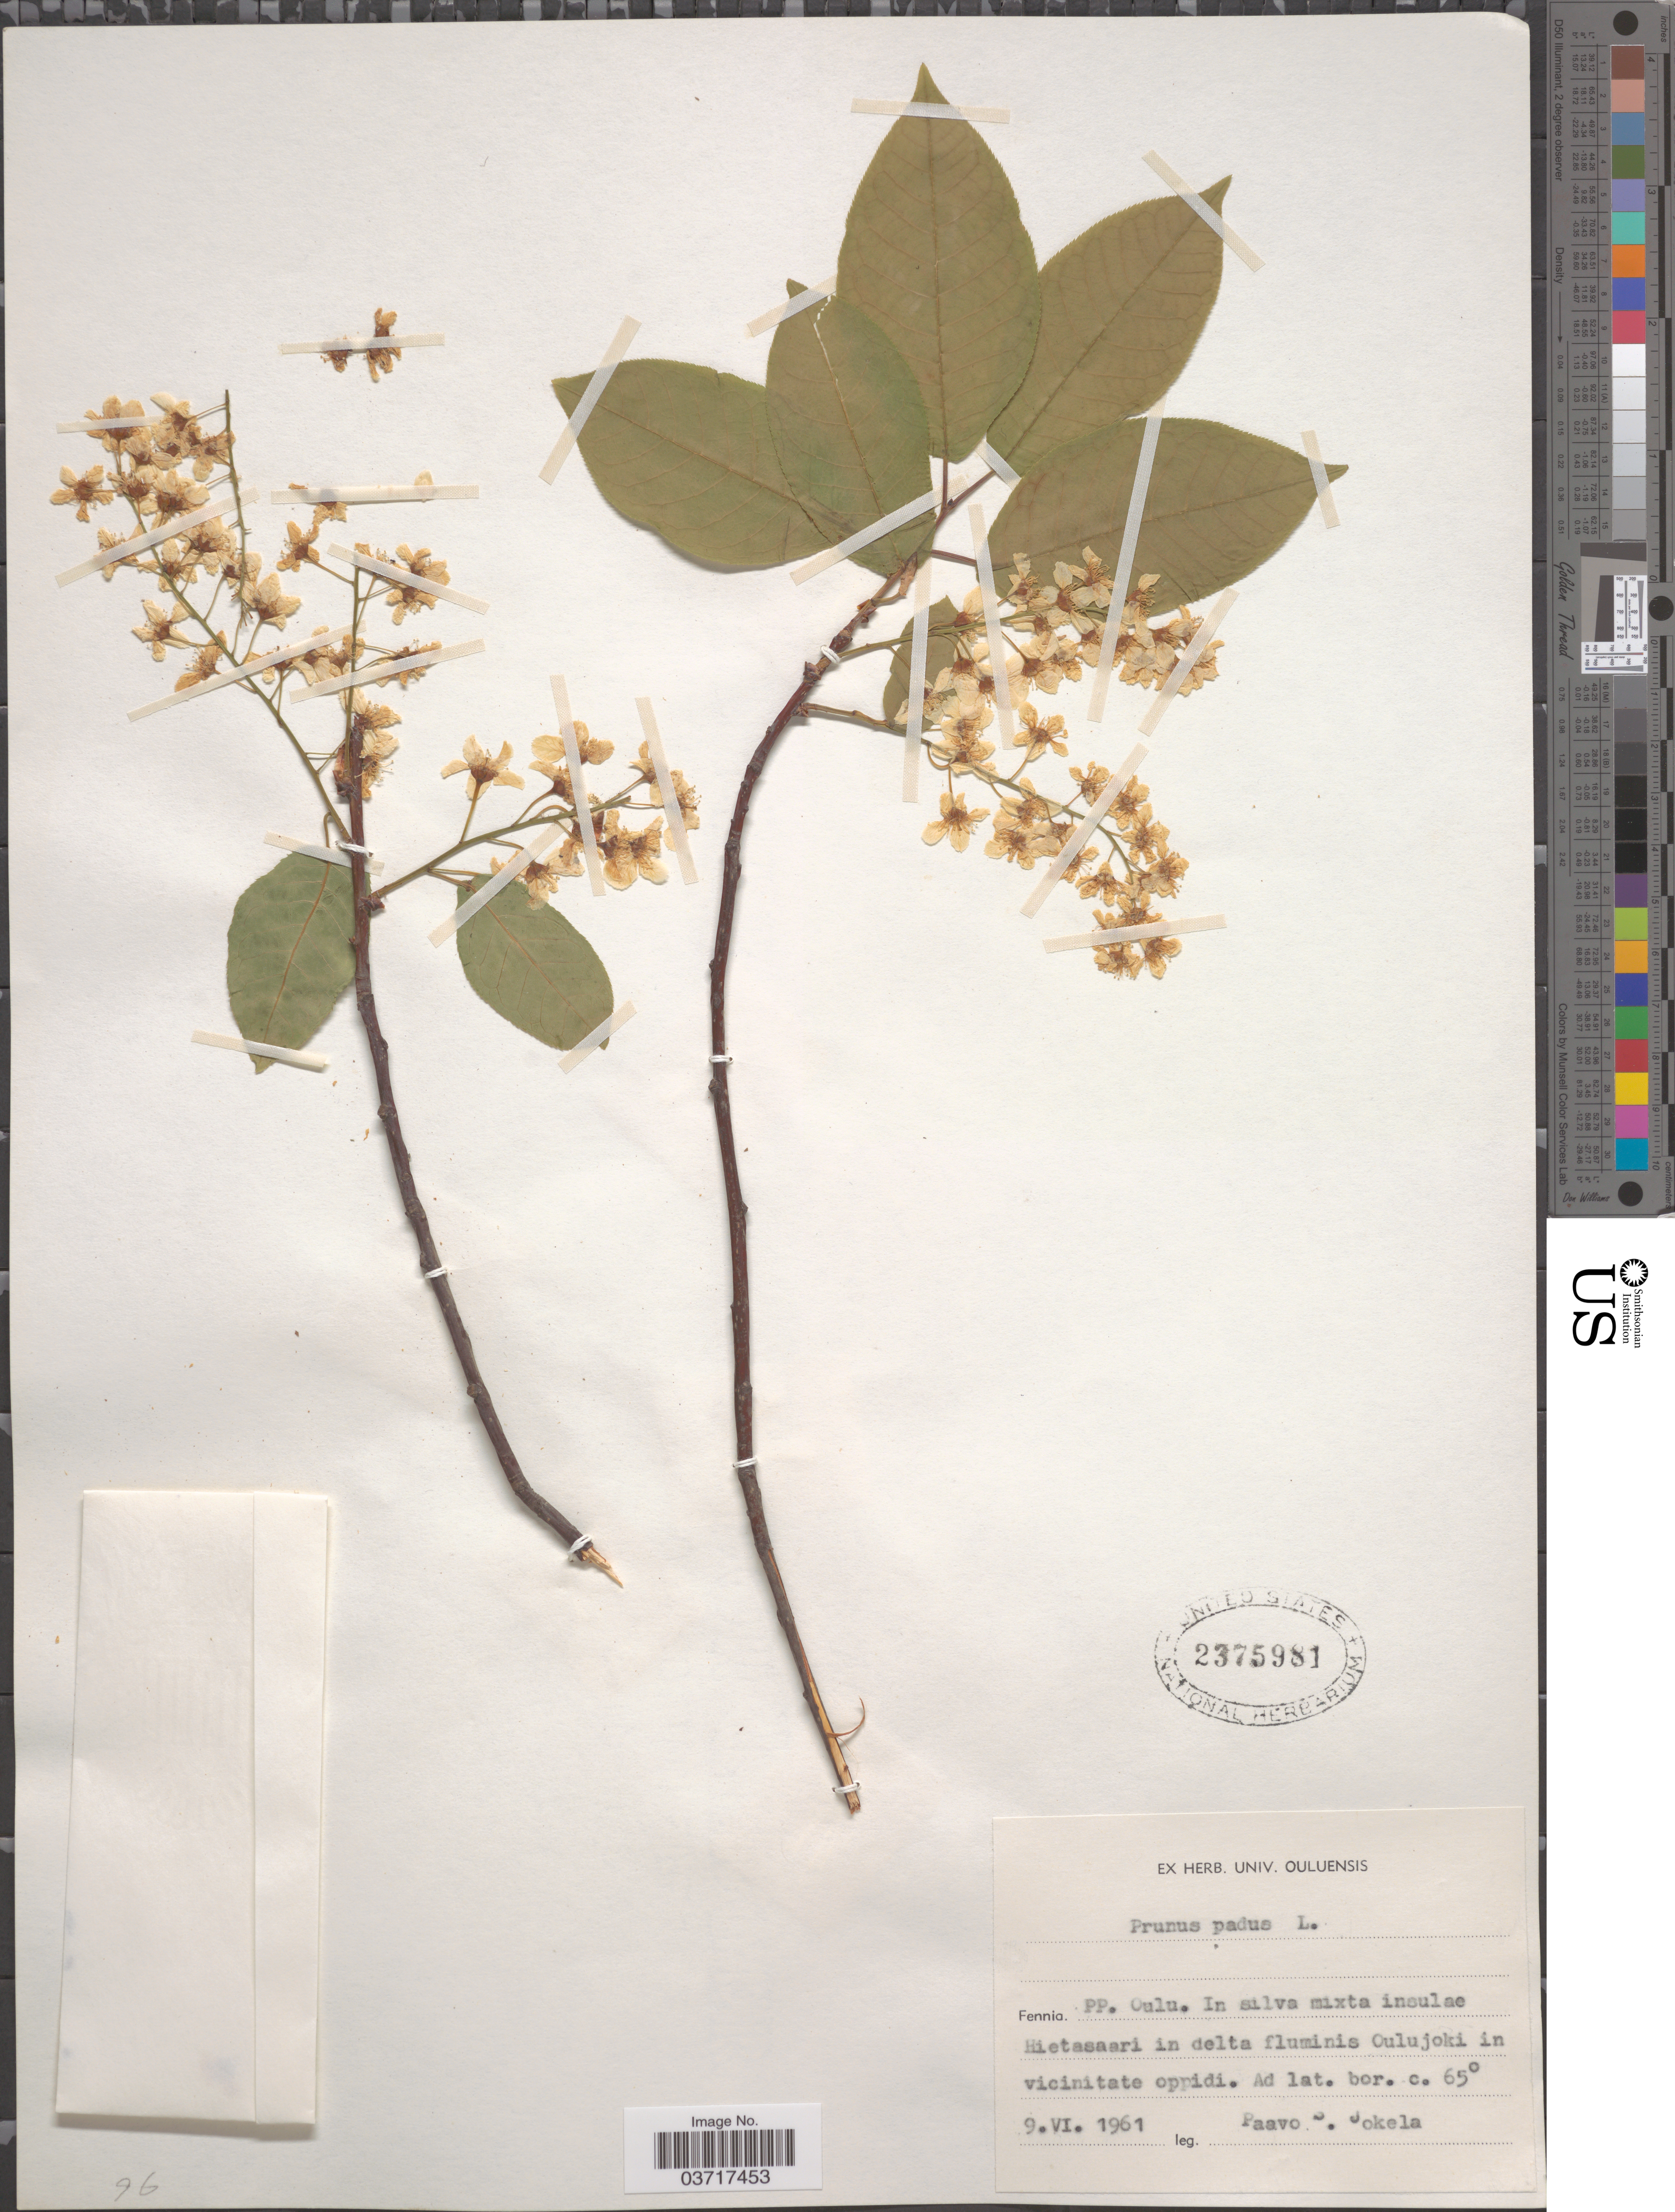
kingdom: Plantae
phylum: Tracheophyta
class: Magnoliopsida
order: Rosales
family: Rosaceae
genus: Prunus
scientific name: Prunus padus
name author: L.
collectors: P. Jokela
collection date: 1961-06-09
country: Finland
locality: Fennia. PP. Oulu. In silva mixta insulae Hietasaari in delta fluminis Oulujoki in vicinitate oppidi.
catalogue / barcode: US 2375981